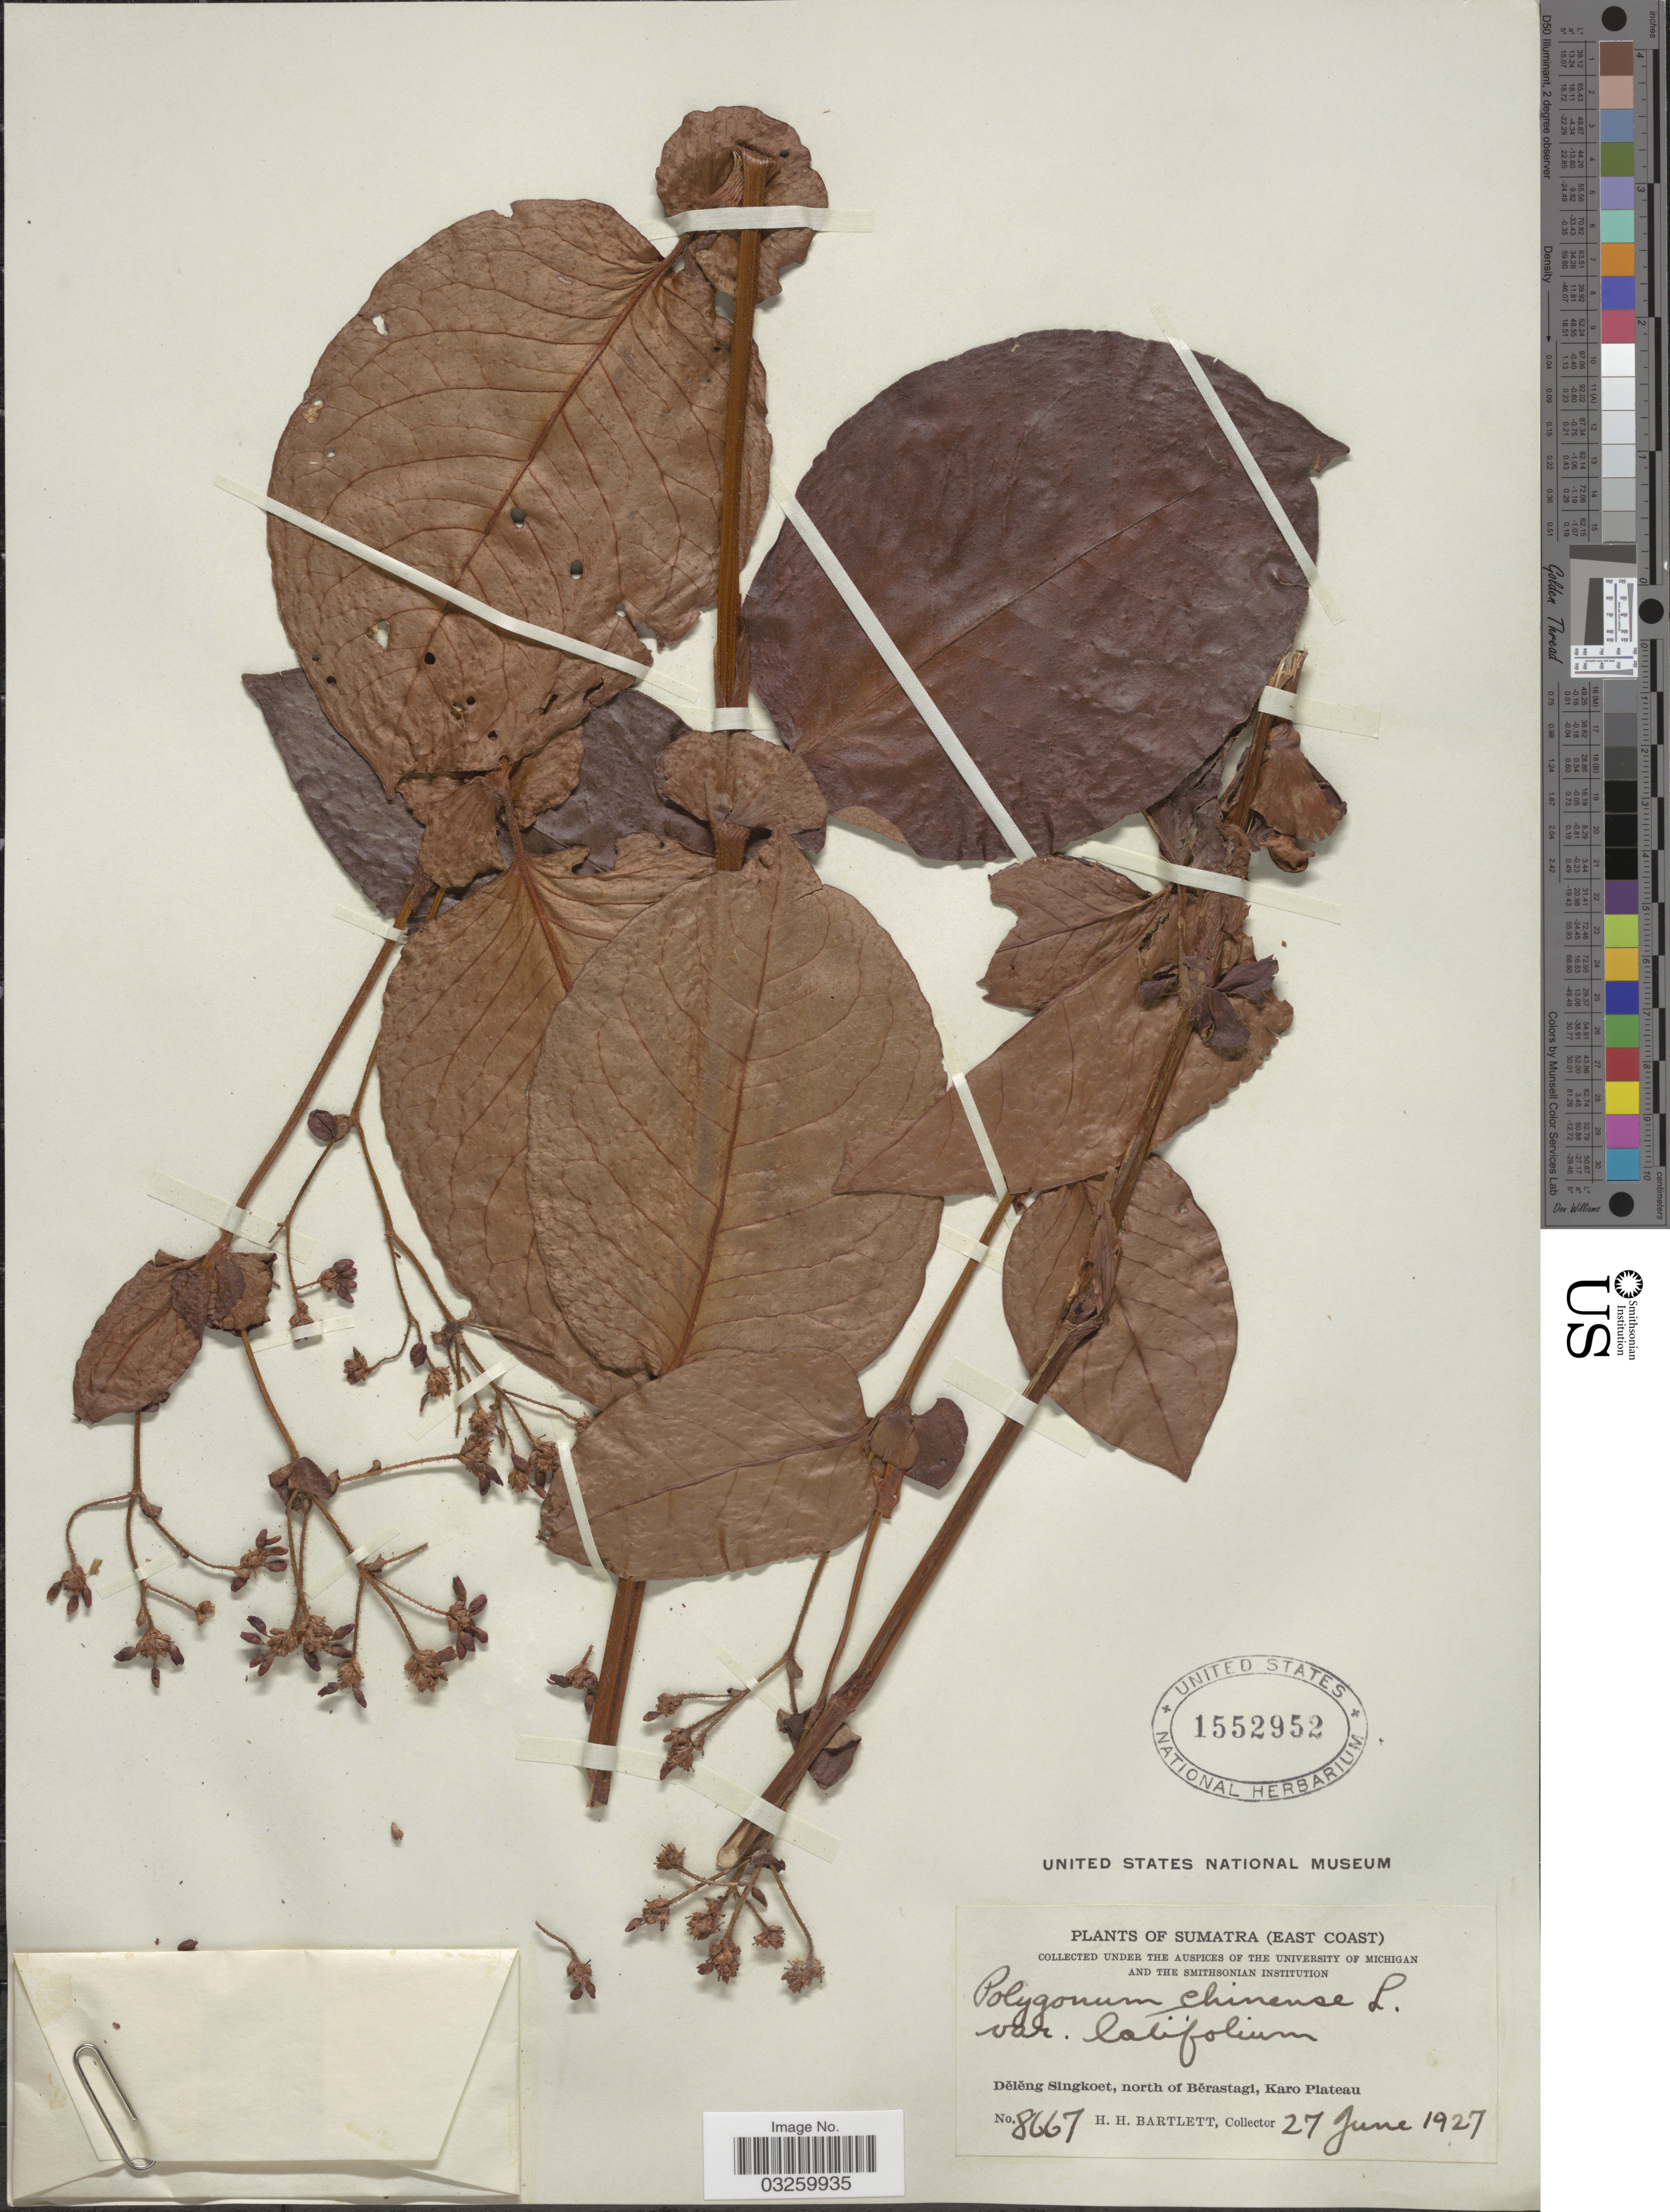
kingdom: Plantae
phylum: Tracheophyta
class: Magnoliopsida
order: Caryophyllales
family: Polygonaceae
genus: Persicaria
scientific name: Persicaria chinensis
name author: (L.) H. Gross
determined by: Wagner, W. L., (BOT), Smithsonian Institution - National Museum of Natural History (UNITED STATES)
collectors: H. H. Bartlett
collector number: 8667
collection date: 1927-06-27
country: Indonesia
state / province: Sumatra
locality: (East Coast). Dělěng Singkoet, north of Běrastagi, Karo Plateau.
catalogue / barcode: US 1552952